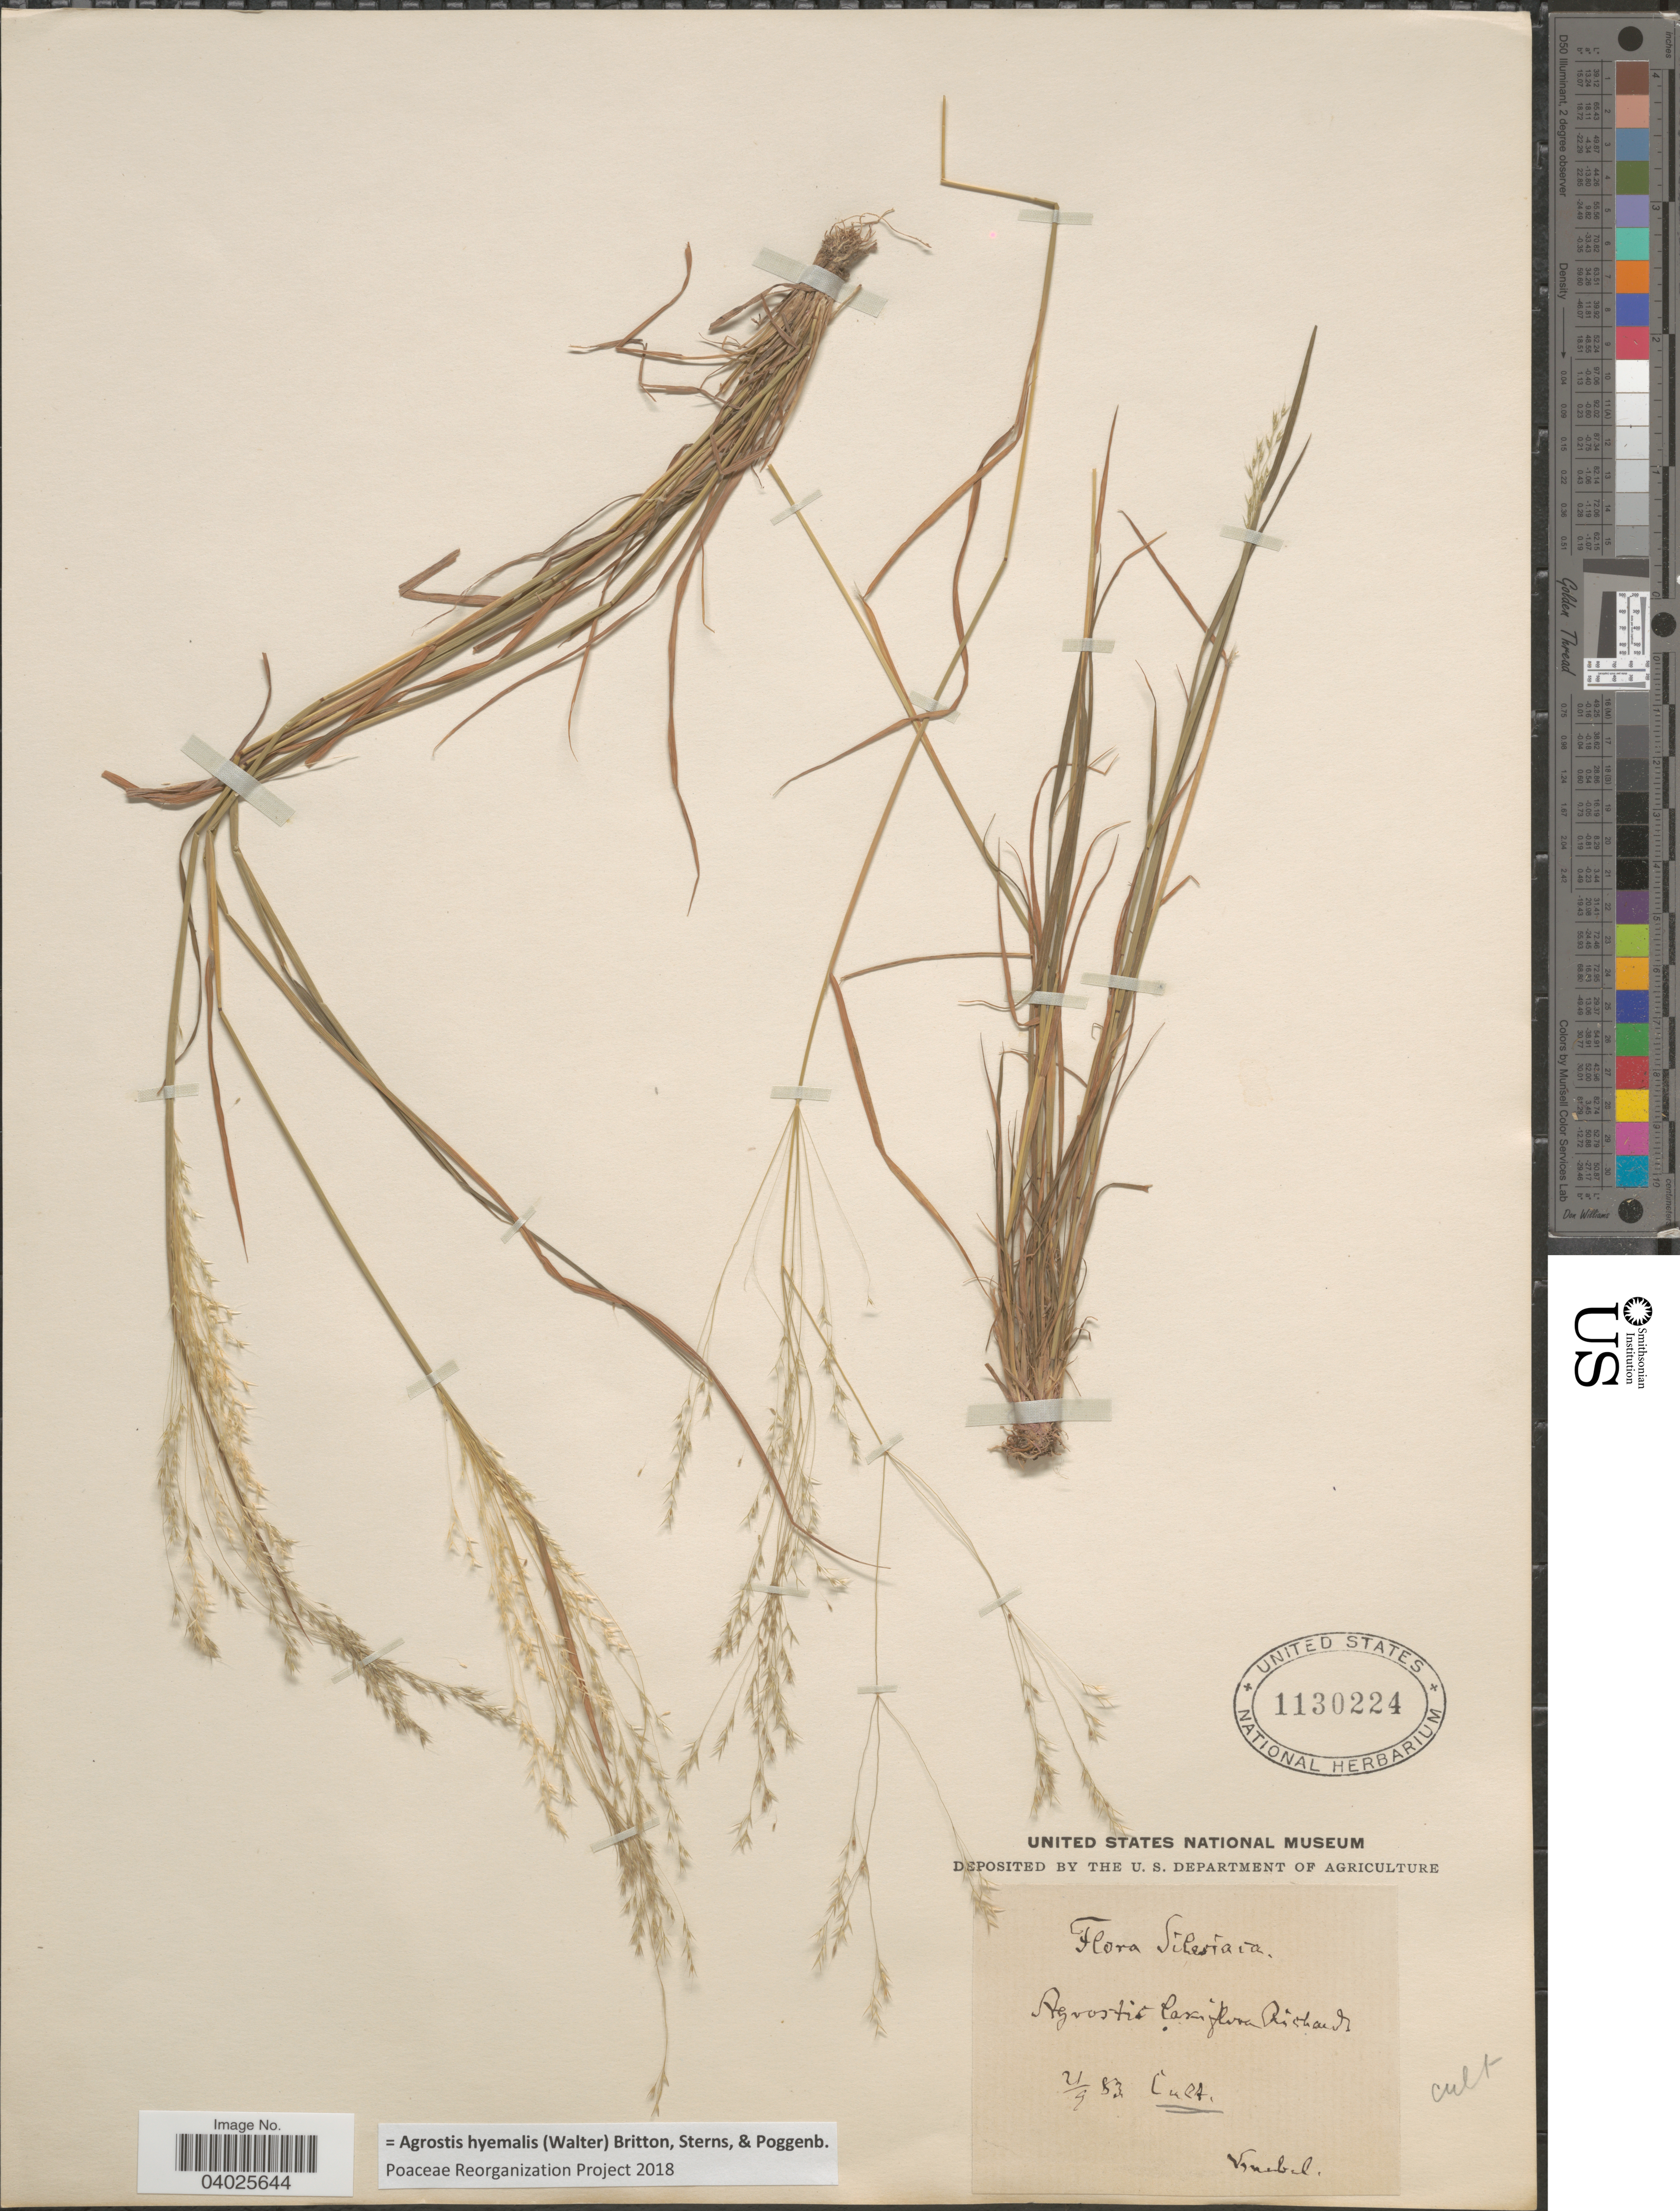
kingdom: Plantae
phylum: Tracheophyta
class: Liliopsida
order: Poales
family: Poaceae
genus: Agrostis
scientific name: Agrostis hyemalis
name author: (Walter) Britton et al.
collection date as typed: Transcribed d/m/y: 21/9/83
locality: Silesiaca.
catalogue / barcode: US 1130224